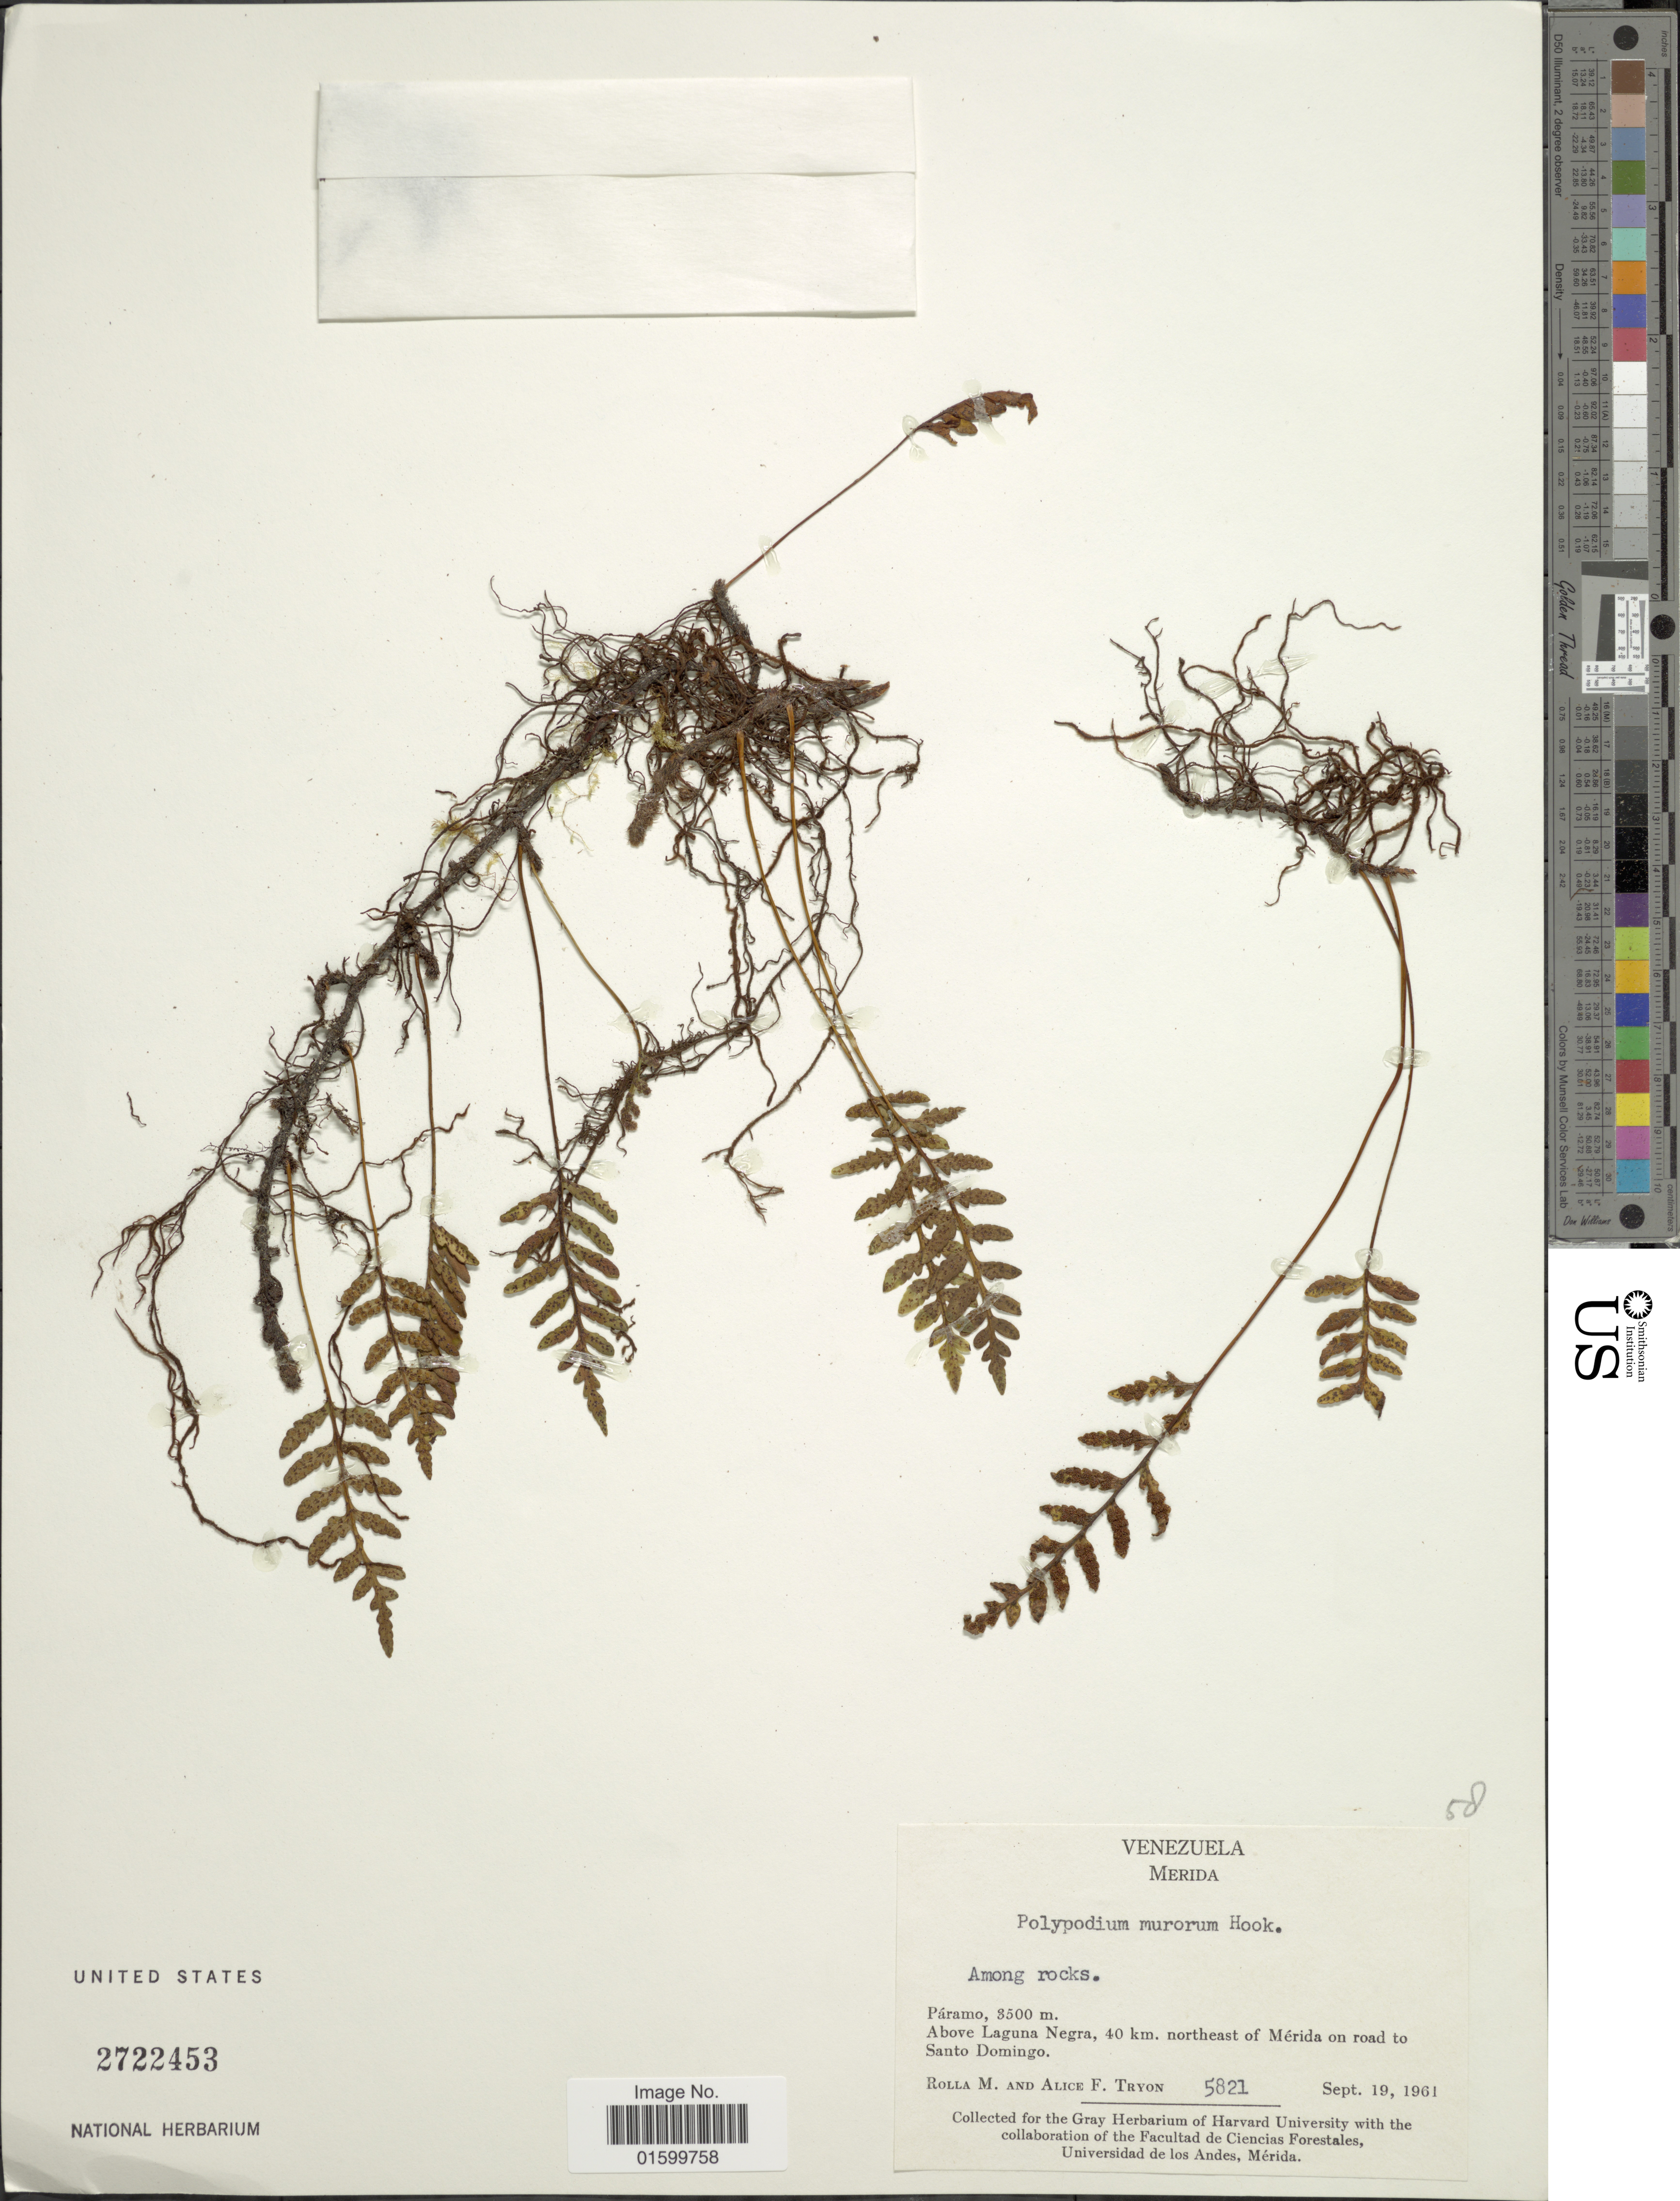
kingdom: Plantae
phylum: Tracheophyta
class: Polypodiopsida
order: Polypodiales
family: Polypodiaceae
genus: Pleopeltis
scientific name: Pleopeltis murorum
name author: (Hook.) A.R. Sm. & Tejero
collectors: R. M. Tryon & A. F. Tryon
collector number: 5821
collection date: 1961-09-19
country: Venezuela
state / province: Mérida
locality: Paramo, aboveLaguna Negra, 40 km northeast of Merida on road to Santo Domingo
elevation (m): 3500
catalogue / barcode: US 2722453